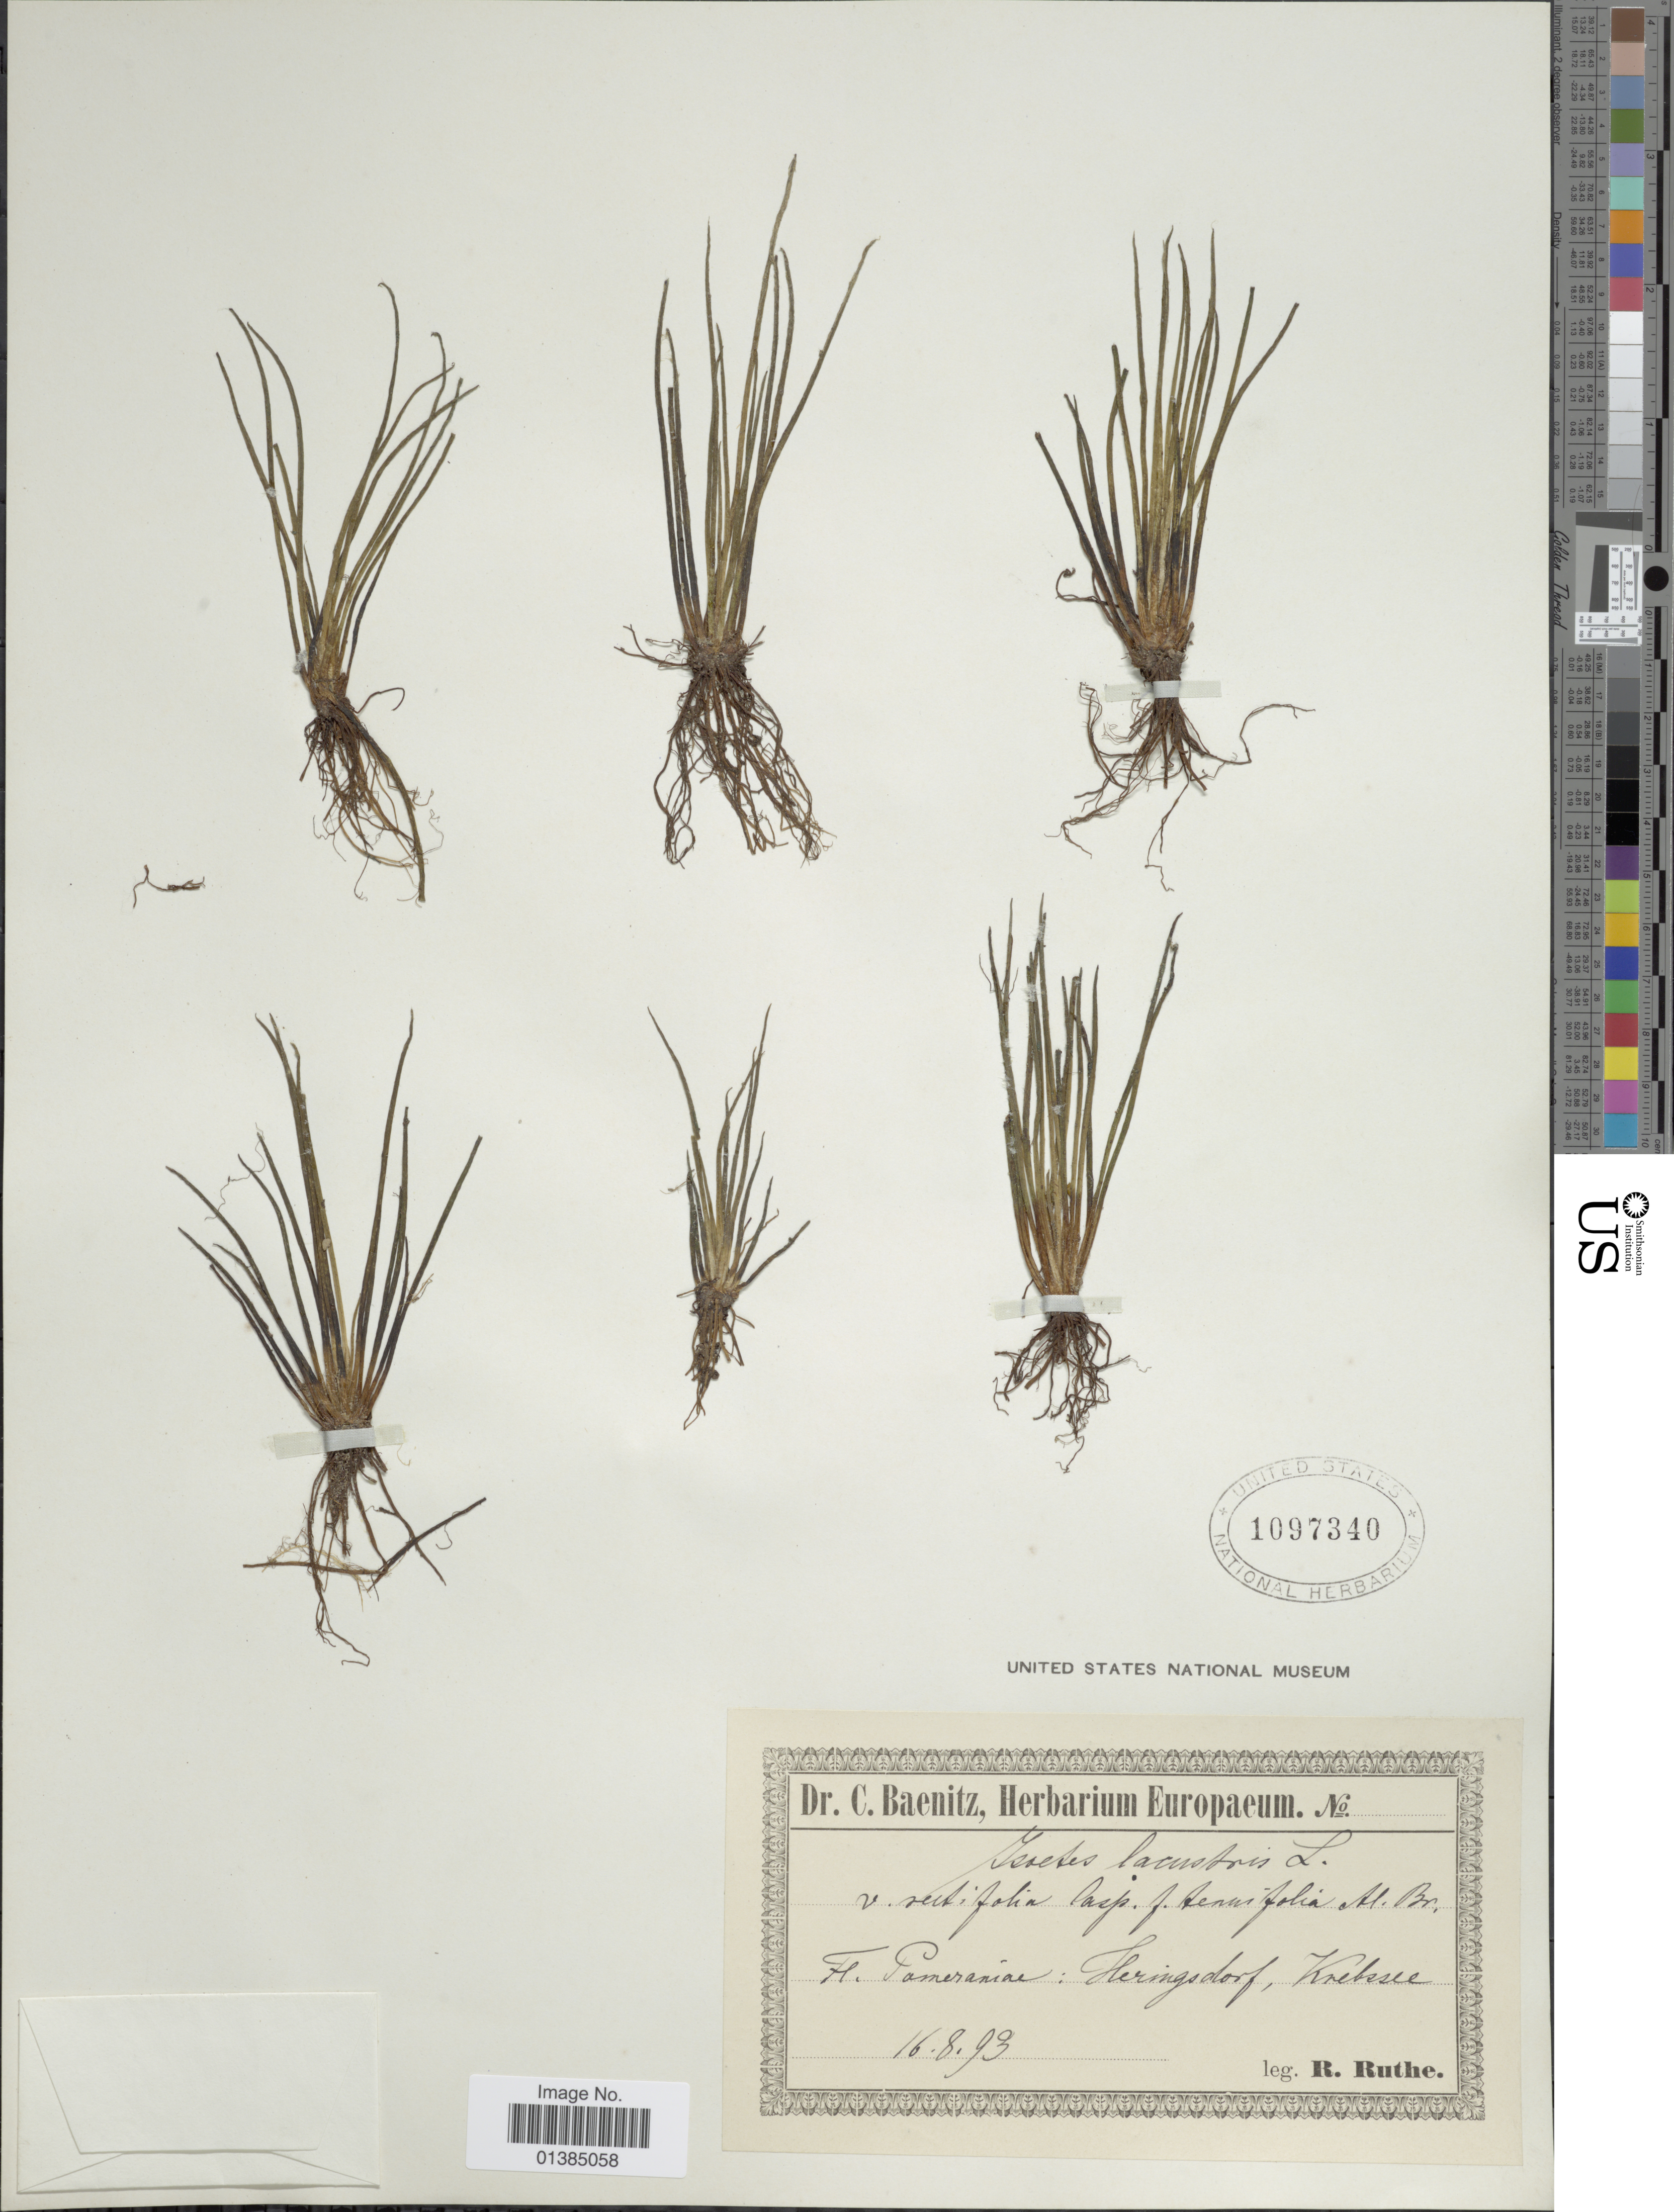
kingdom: Plantae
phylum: Tracheophyta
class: Lycopodiopsida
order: Isoetales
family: Isoetaceae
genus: Isoetes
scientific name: Isoetes lacustris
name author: L.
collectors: R. Ruthe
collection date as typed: Transcribed d/m/y: 16/8/93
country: Germany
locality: Fl. Pomeraniae: Heringsdorf,Krebssee.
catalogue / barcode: US 1097340